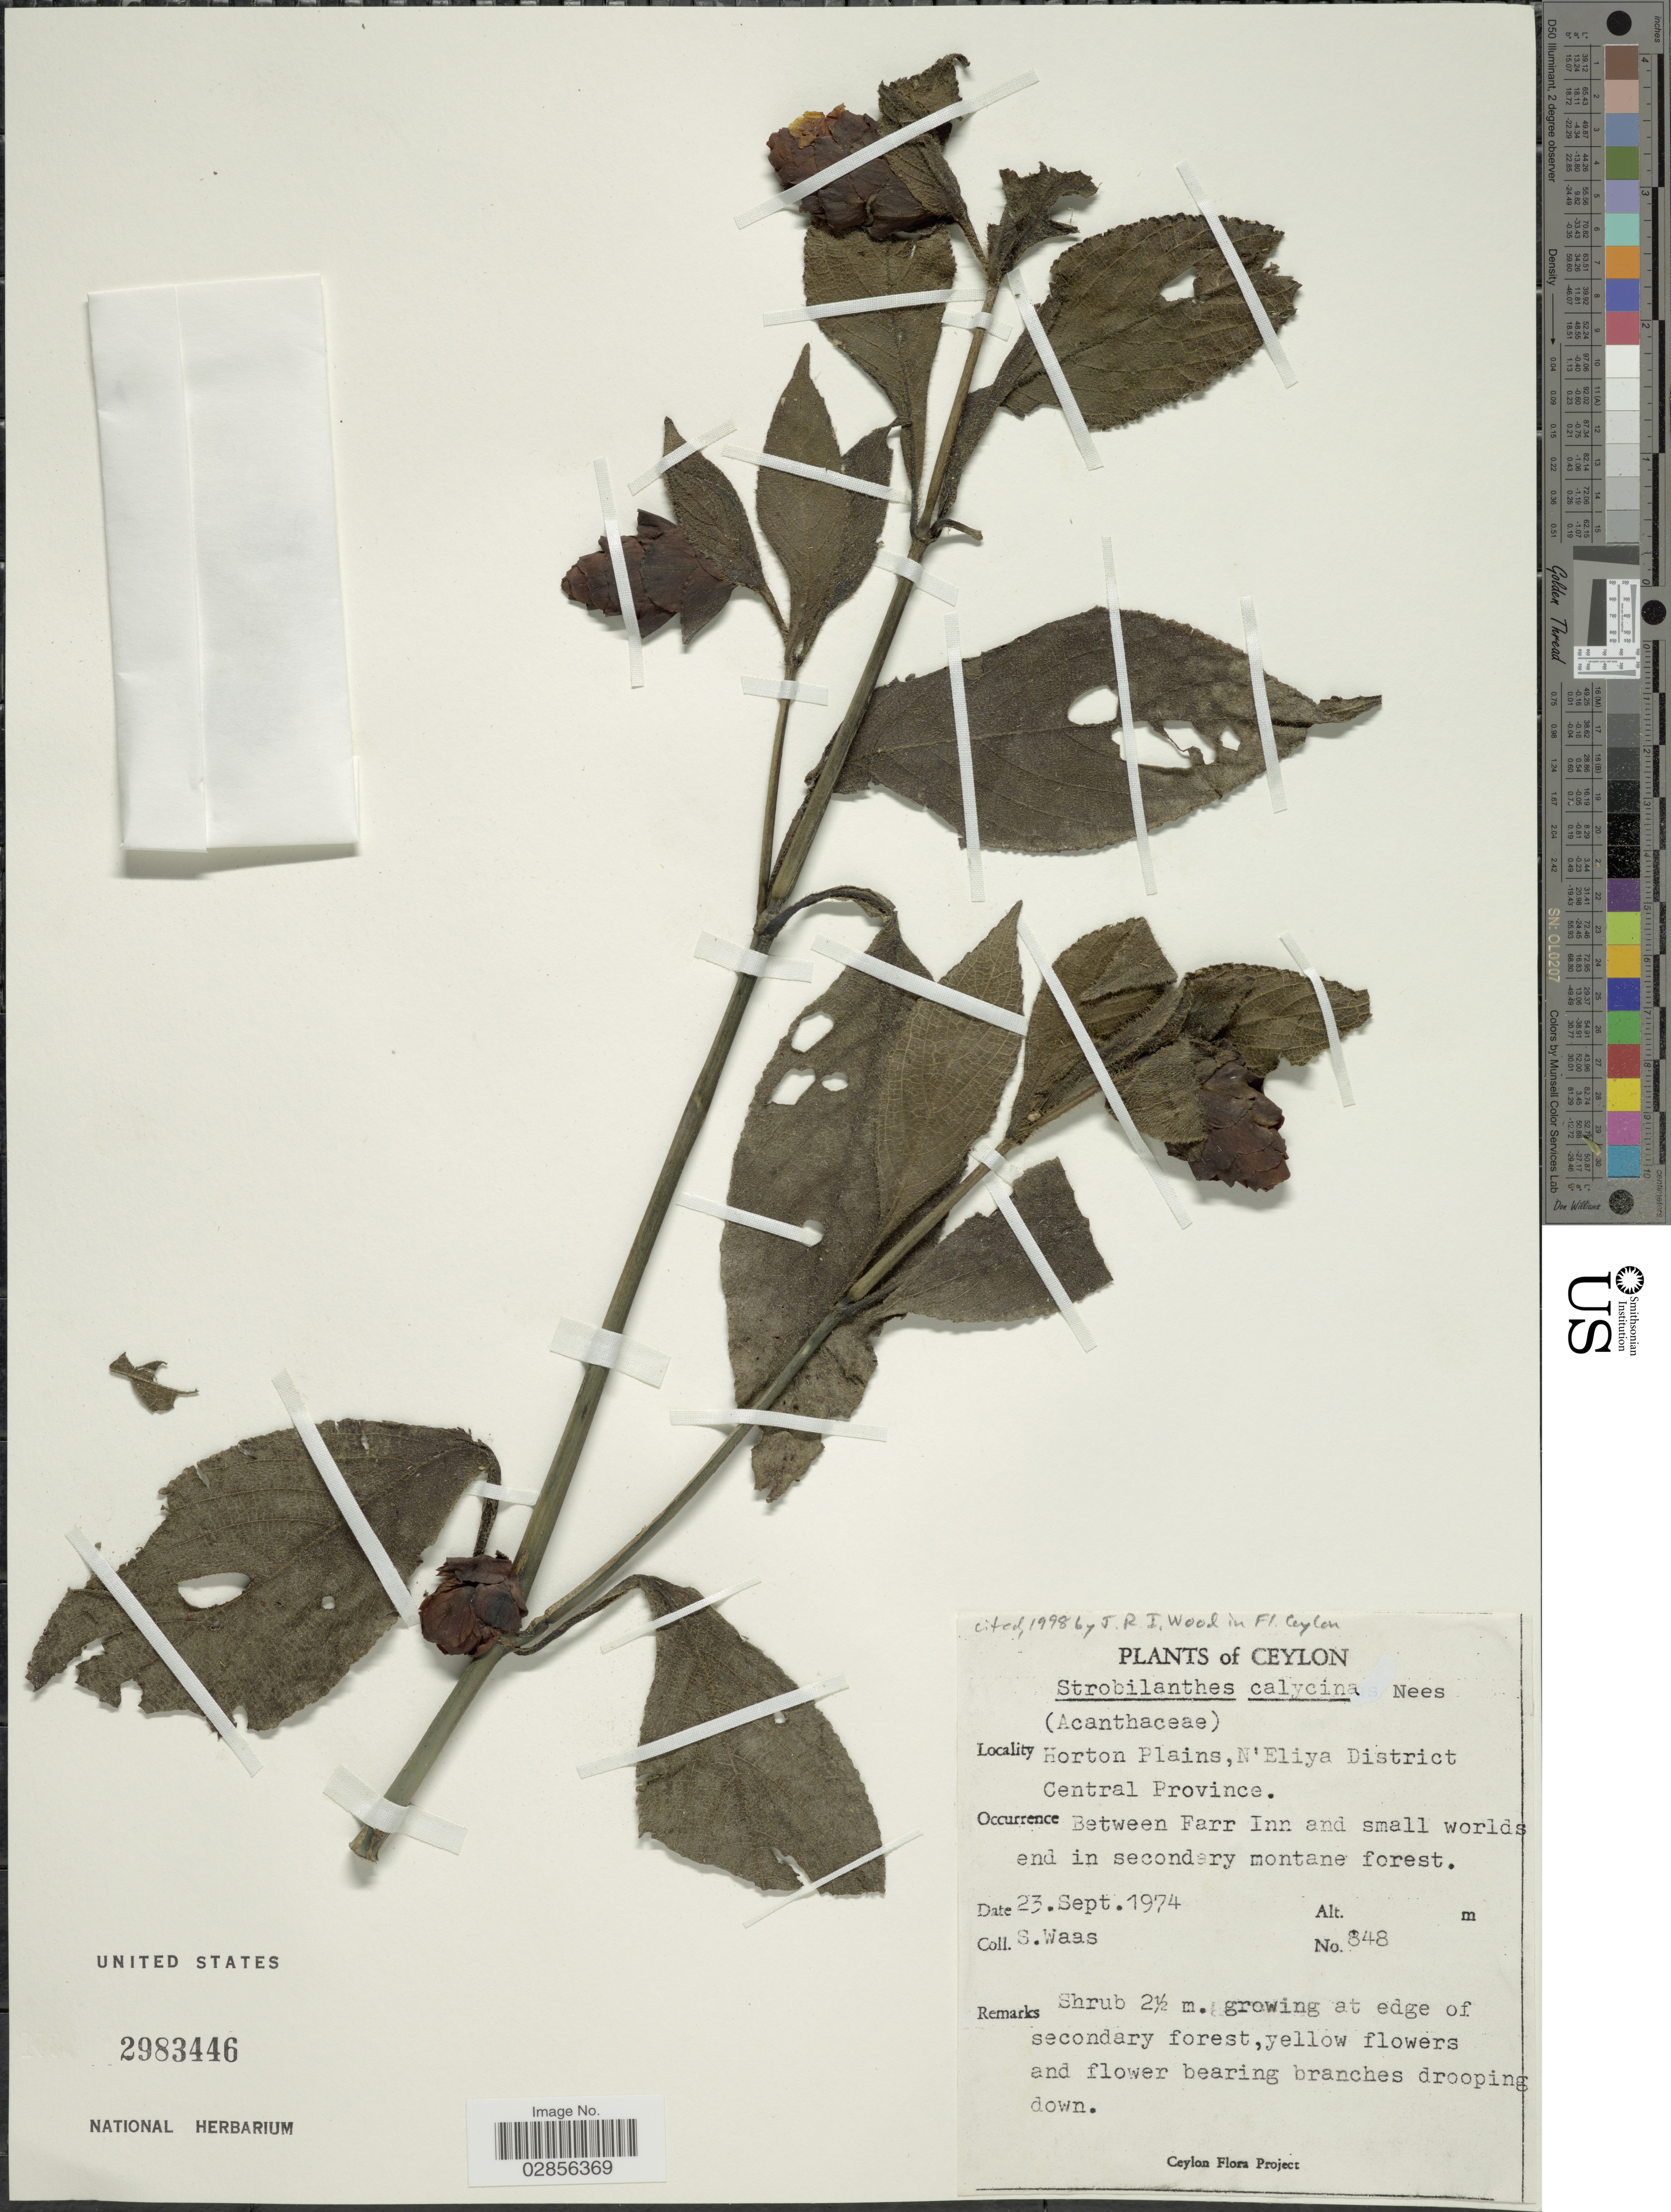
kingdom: Plantae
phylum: Tracheophyta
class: Magnoliopsida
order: Lamiales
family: Acanthaceae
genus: Strobilanthes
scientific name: Strobilanthes calycina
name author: Nees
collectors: S. Waas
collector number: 848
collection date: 1974-09-23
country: Sri Lanka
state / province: Central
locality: Ceylon. Horton Plains, N'Eliya District. Between Farr Inn and small worlds end in secondary montane forest.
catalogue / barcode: US 2983446